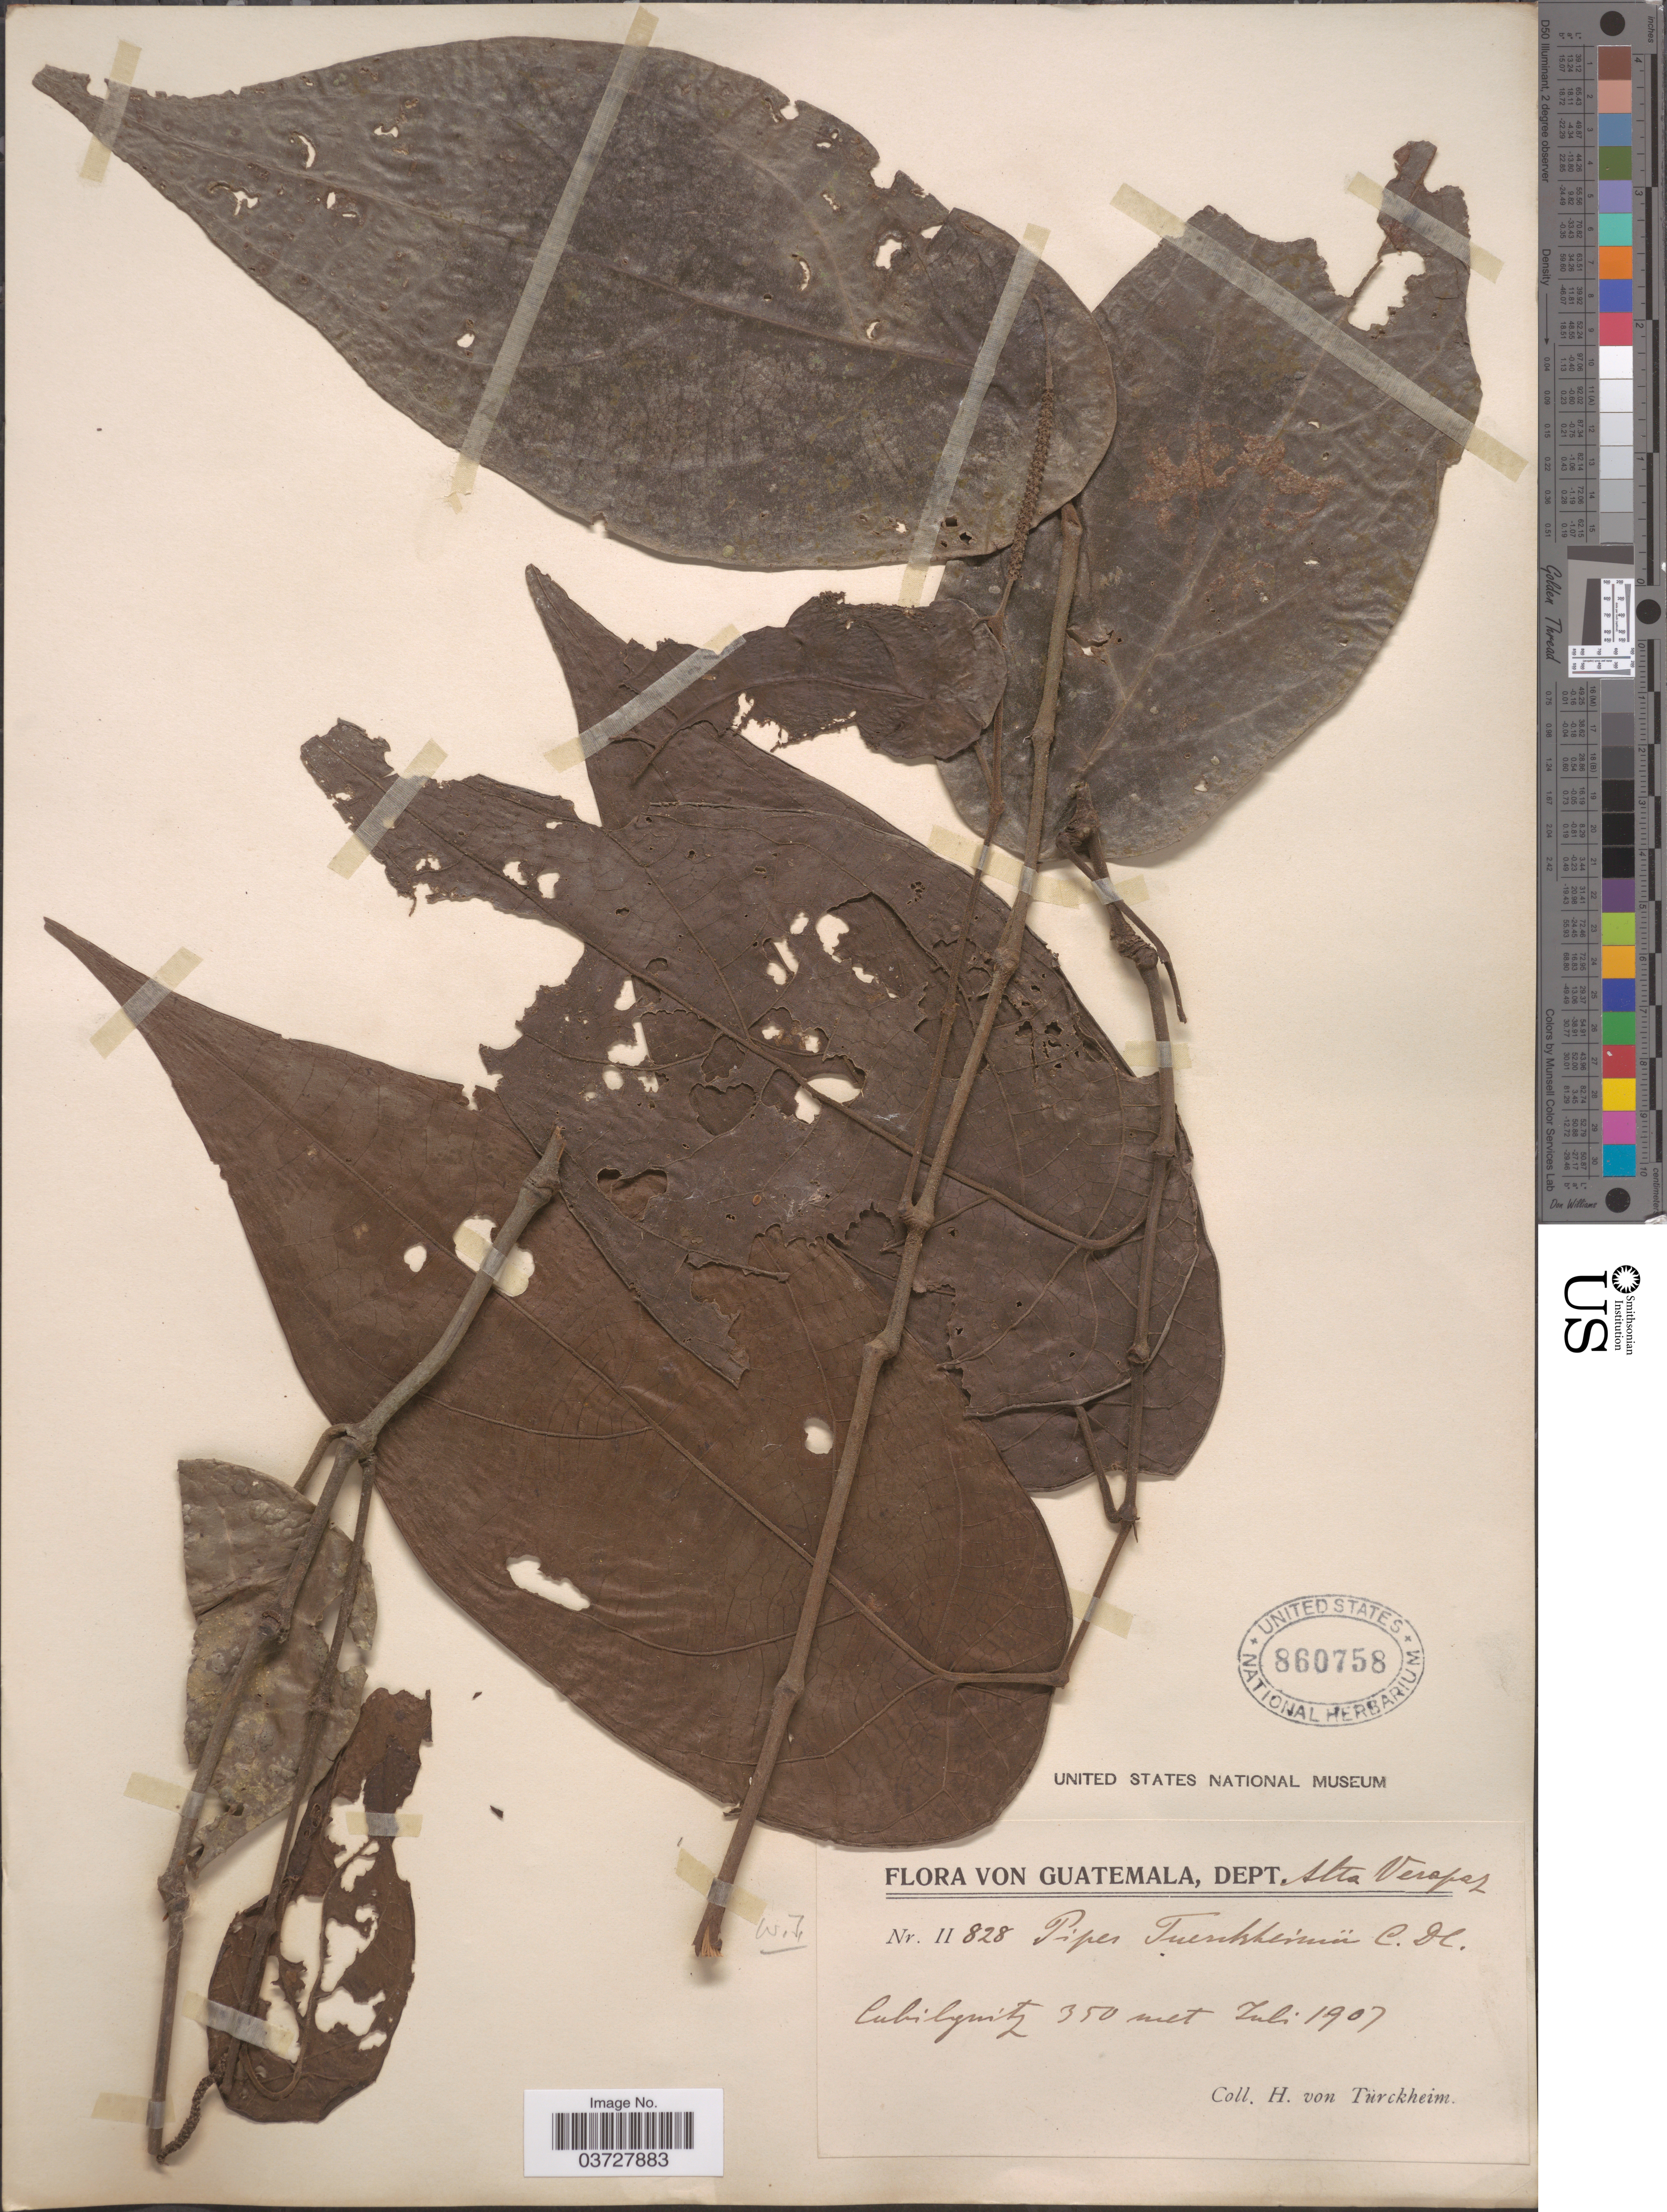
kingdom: Plantae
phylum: Tracheophyta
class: Magnoliopsida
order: Piperales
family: Piperaceae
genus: Piper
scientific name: Piper tuerckheimii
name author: C. DC.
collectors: H. von Türckheim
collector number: II828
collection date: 1907-07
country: Guatemala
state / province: Alta Verapaz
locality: Dept. Alta Verapaz. Cubilquitz.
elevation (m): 350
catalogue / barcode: US 860758